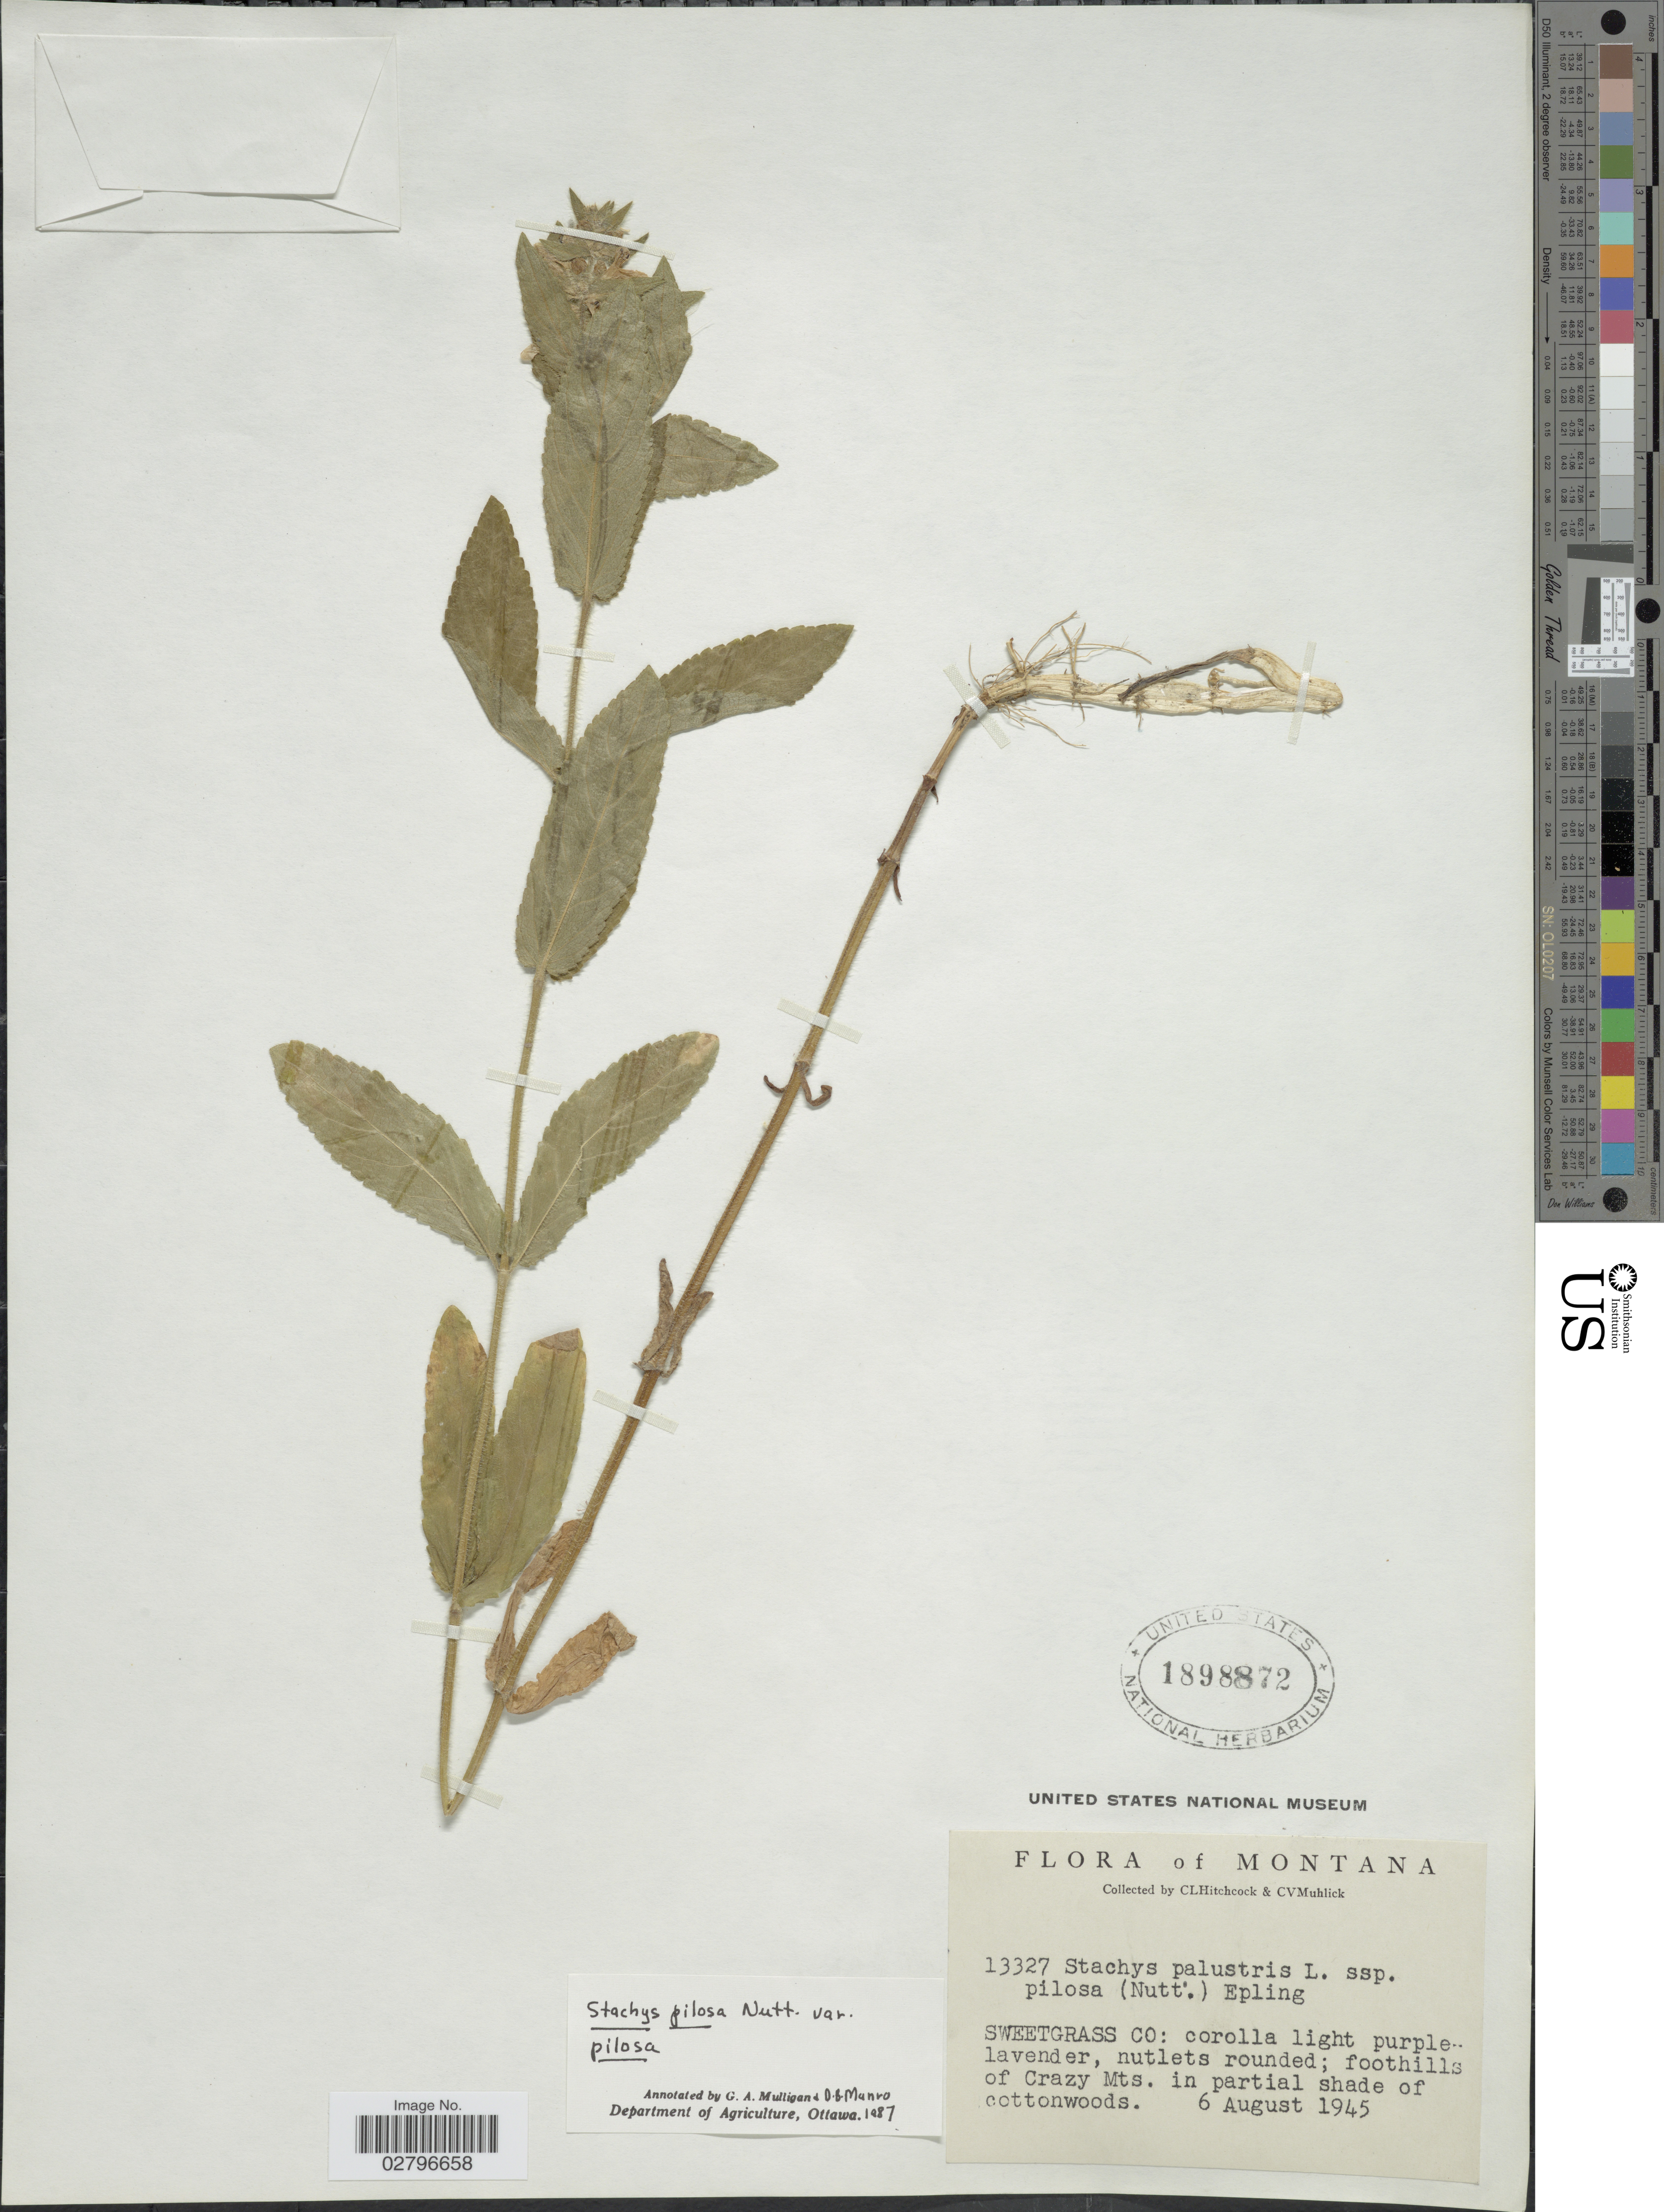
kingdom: Plantae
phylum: Tracheophyta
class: Magnoliopsida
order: Lamiales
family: Lamiaceae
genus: Stachys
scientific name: Stachys pilosa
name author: Nutt.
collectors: C. L. Hitchcock & C. V. Muhlick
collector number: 13327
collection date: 1945-08-06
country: United States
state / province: Montana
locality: Sweetgrass Co.: foothills of Crazy Mts. in partial shade of cottonwoods.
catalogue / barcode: US 1898872